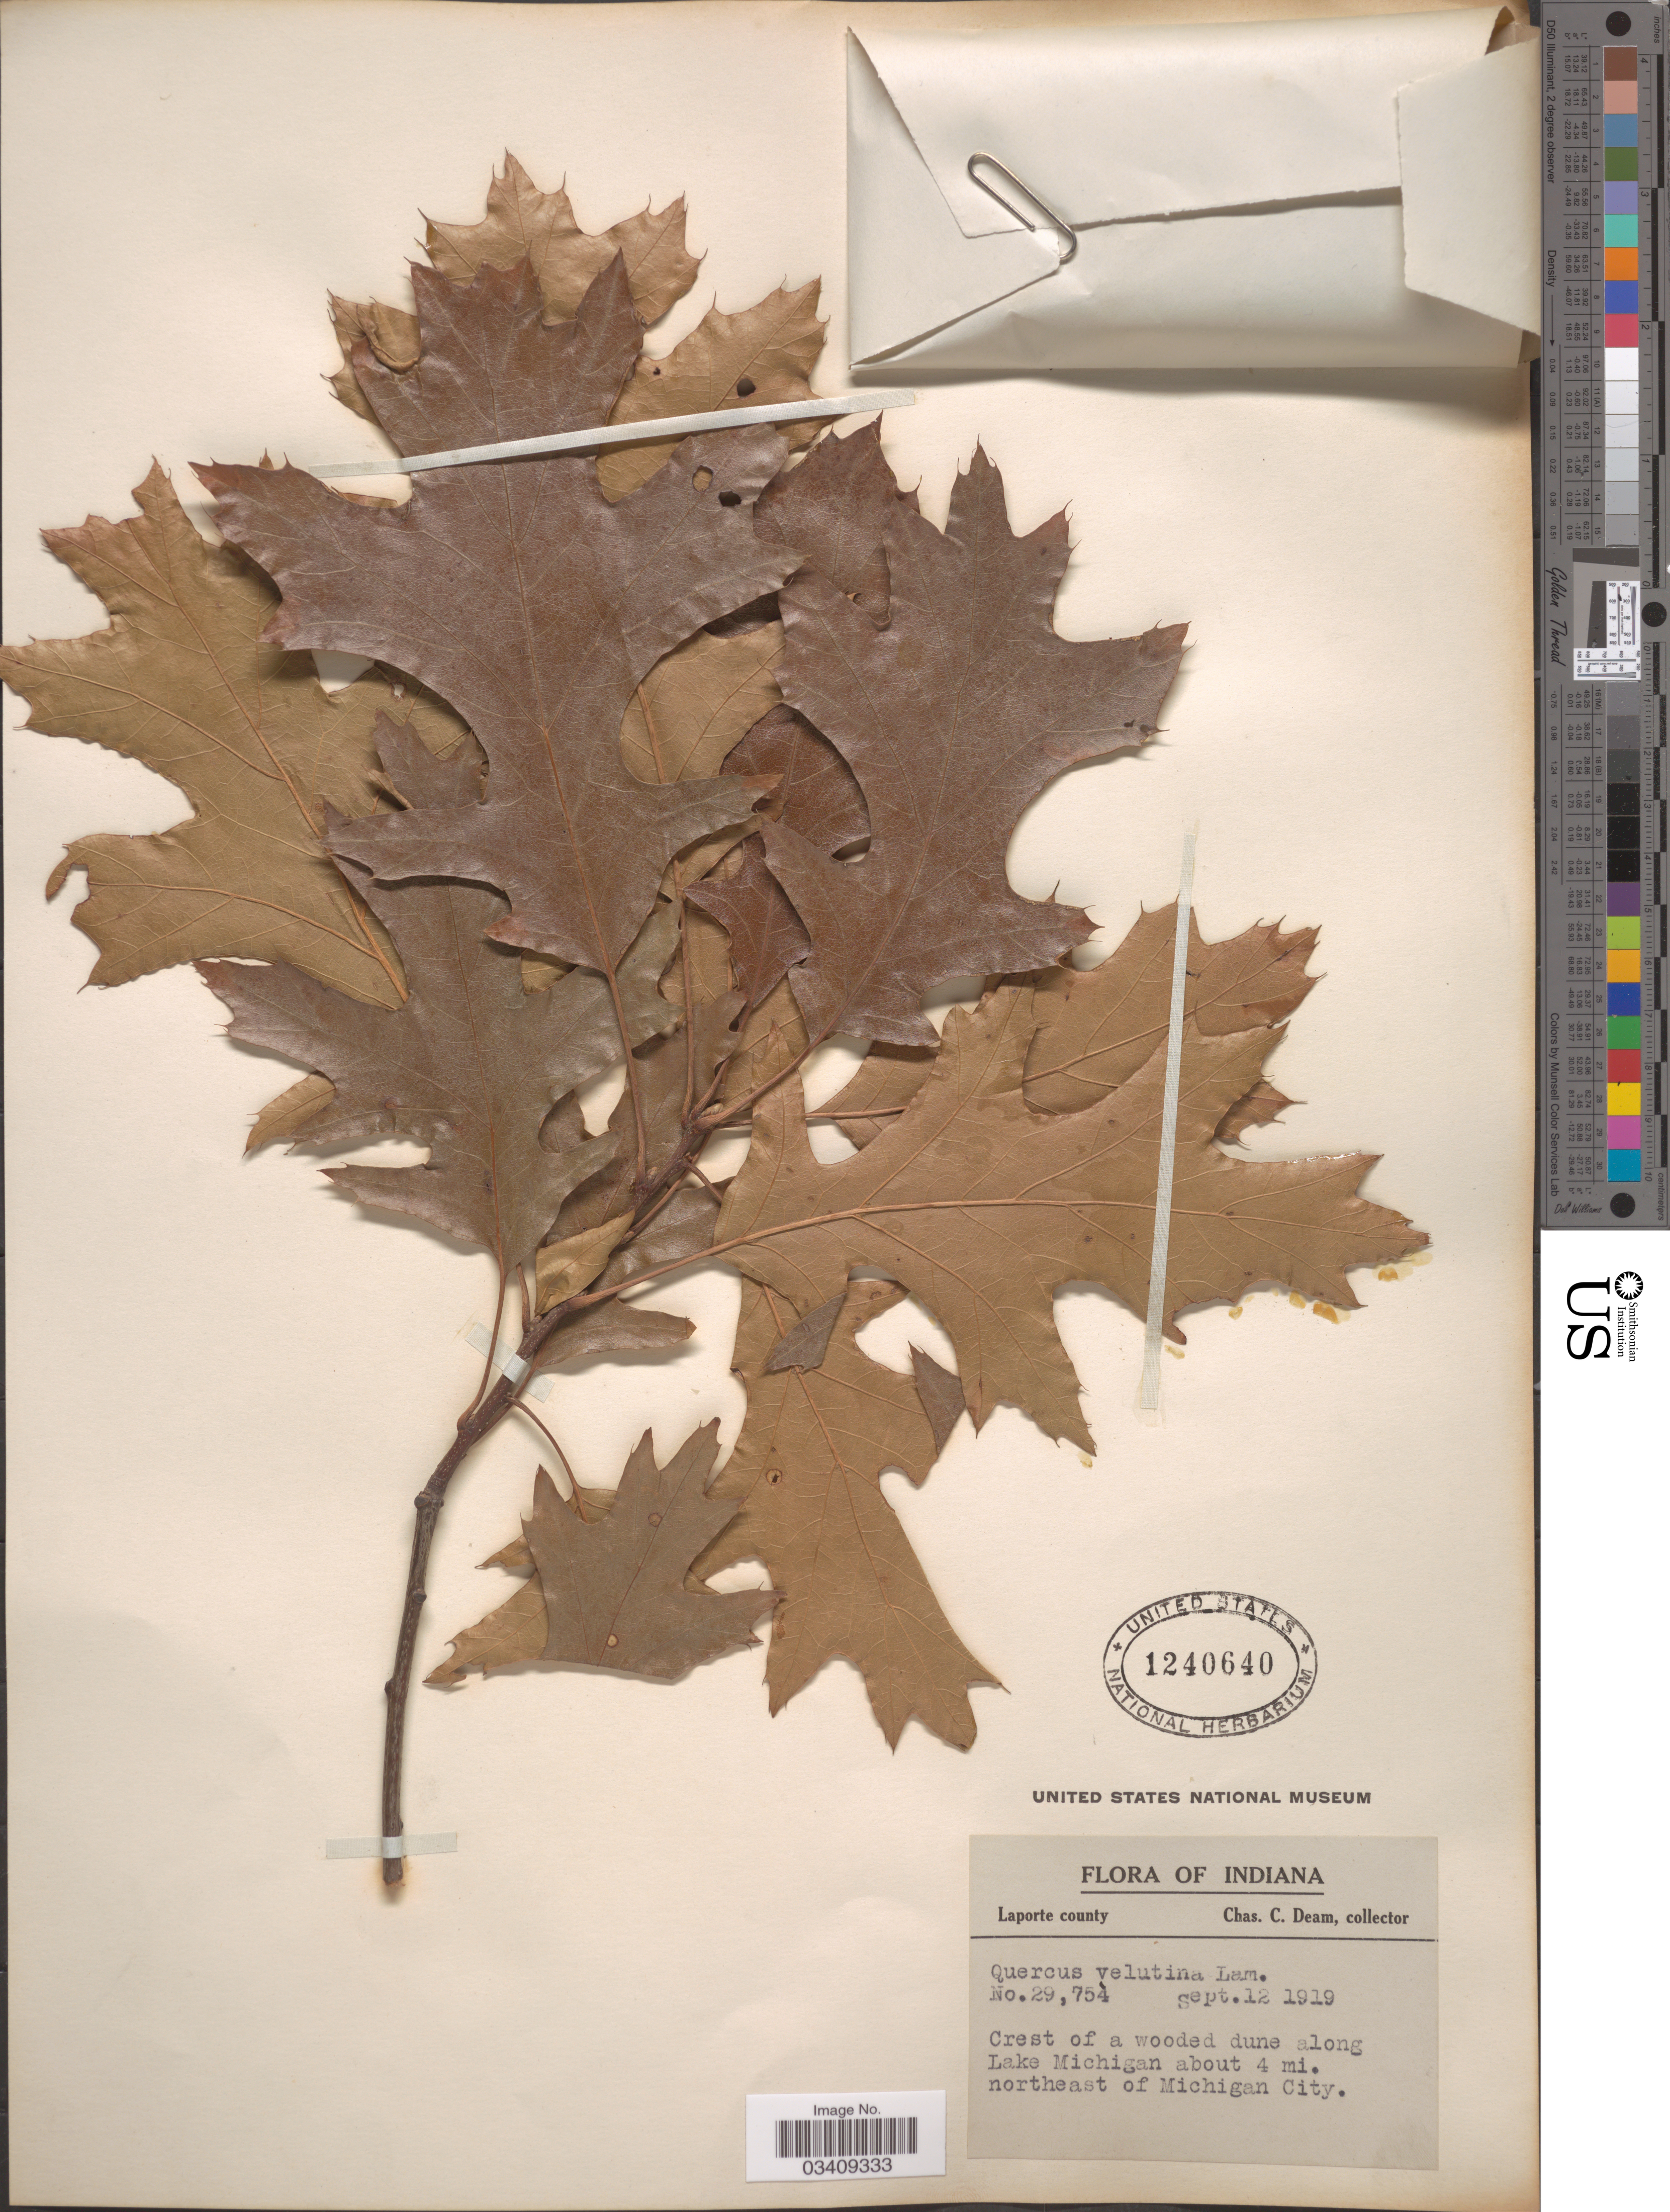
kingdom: Plantae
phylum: Tracheophyta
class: Magnoliopsida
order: Fagales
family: Fagaceae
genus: Quercus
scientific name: Quercus velutina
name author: Lam.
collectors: C. C. Deam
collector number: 29754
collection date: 1919-09-12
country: United States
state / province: Indiana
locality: Laporte county. Crest of a wooded dune along Lake Michigan about 4 mi. northeast of Michigan City.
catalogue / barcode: US 1240640